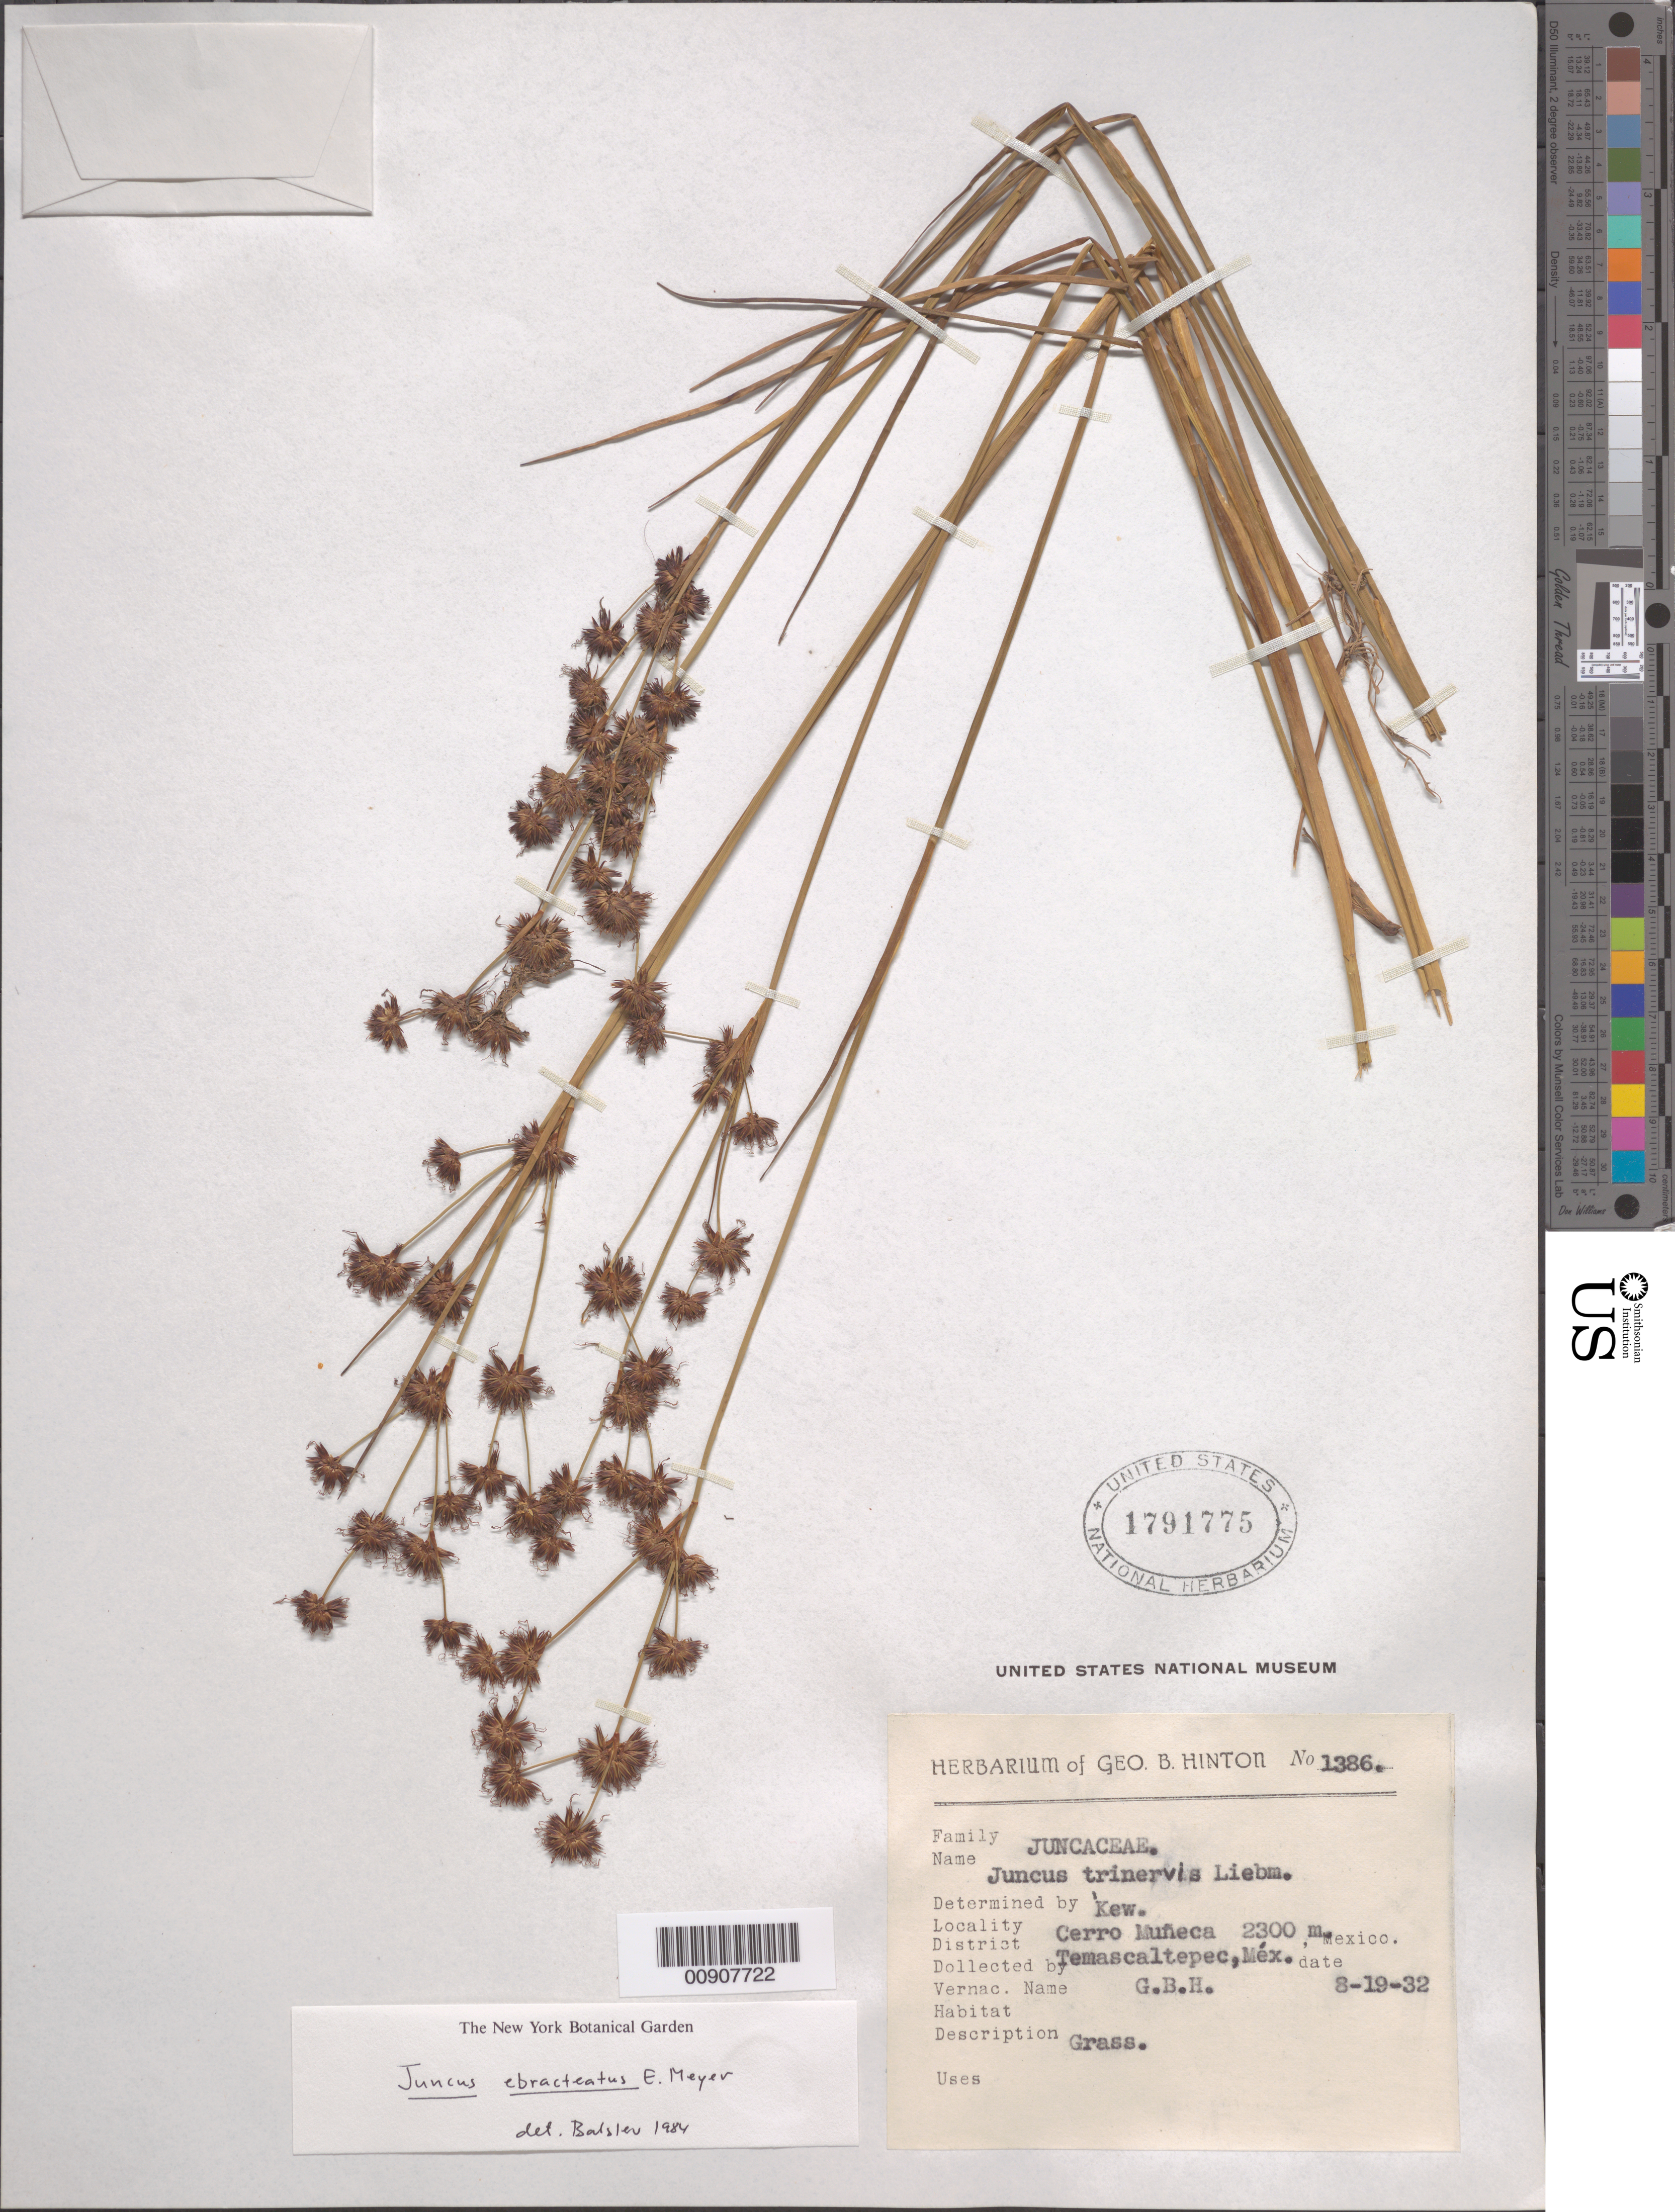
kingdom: Plantae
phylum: Tracheophyta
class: Liliopsida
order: Poales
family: Juncaceae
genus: Juncus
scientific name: Juncus ebracteatus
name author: E. Mey.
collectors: G. B. Hinton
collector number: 1386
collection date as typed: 19 Aug 1932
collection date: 1932-08-19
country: Mexico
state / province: México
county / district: Temascaltepec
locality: Cerro Muñeca, District of Temascaltepec, State of Mexico.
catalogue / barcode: US 1791775